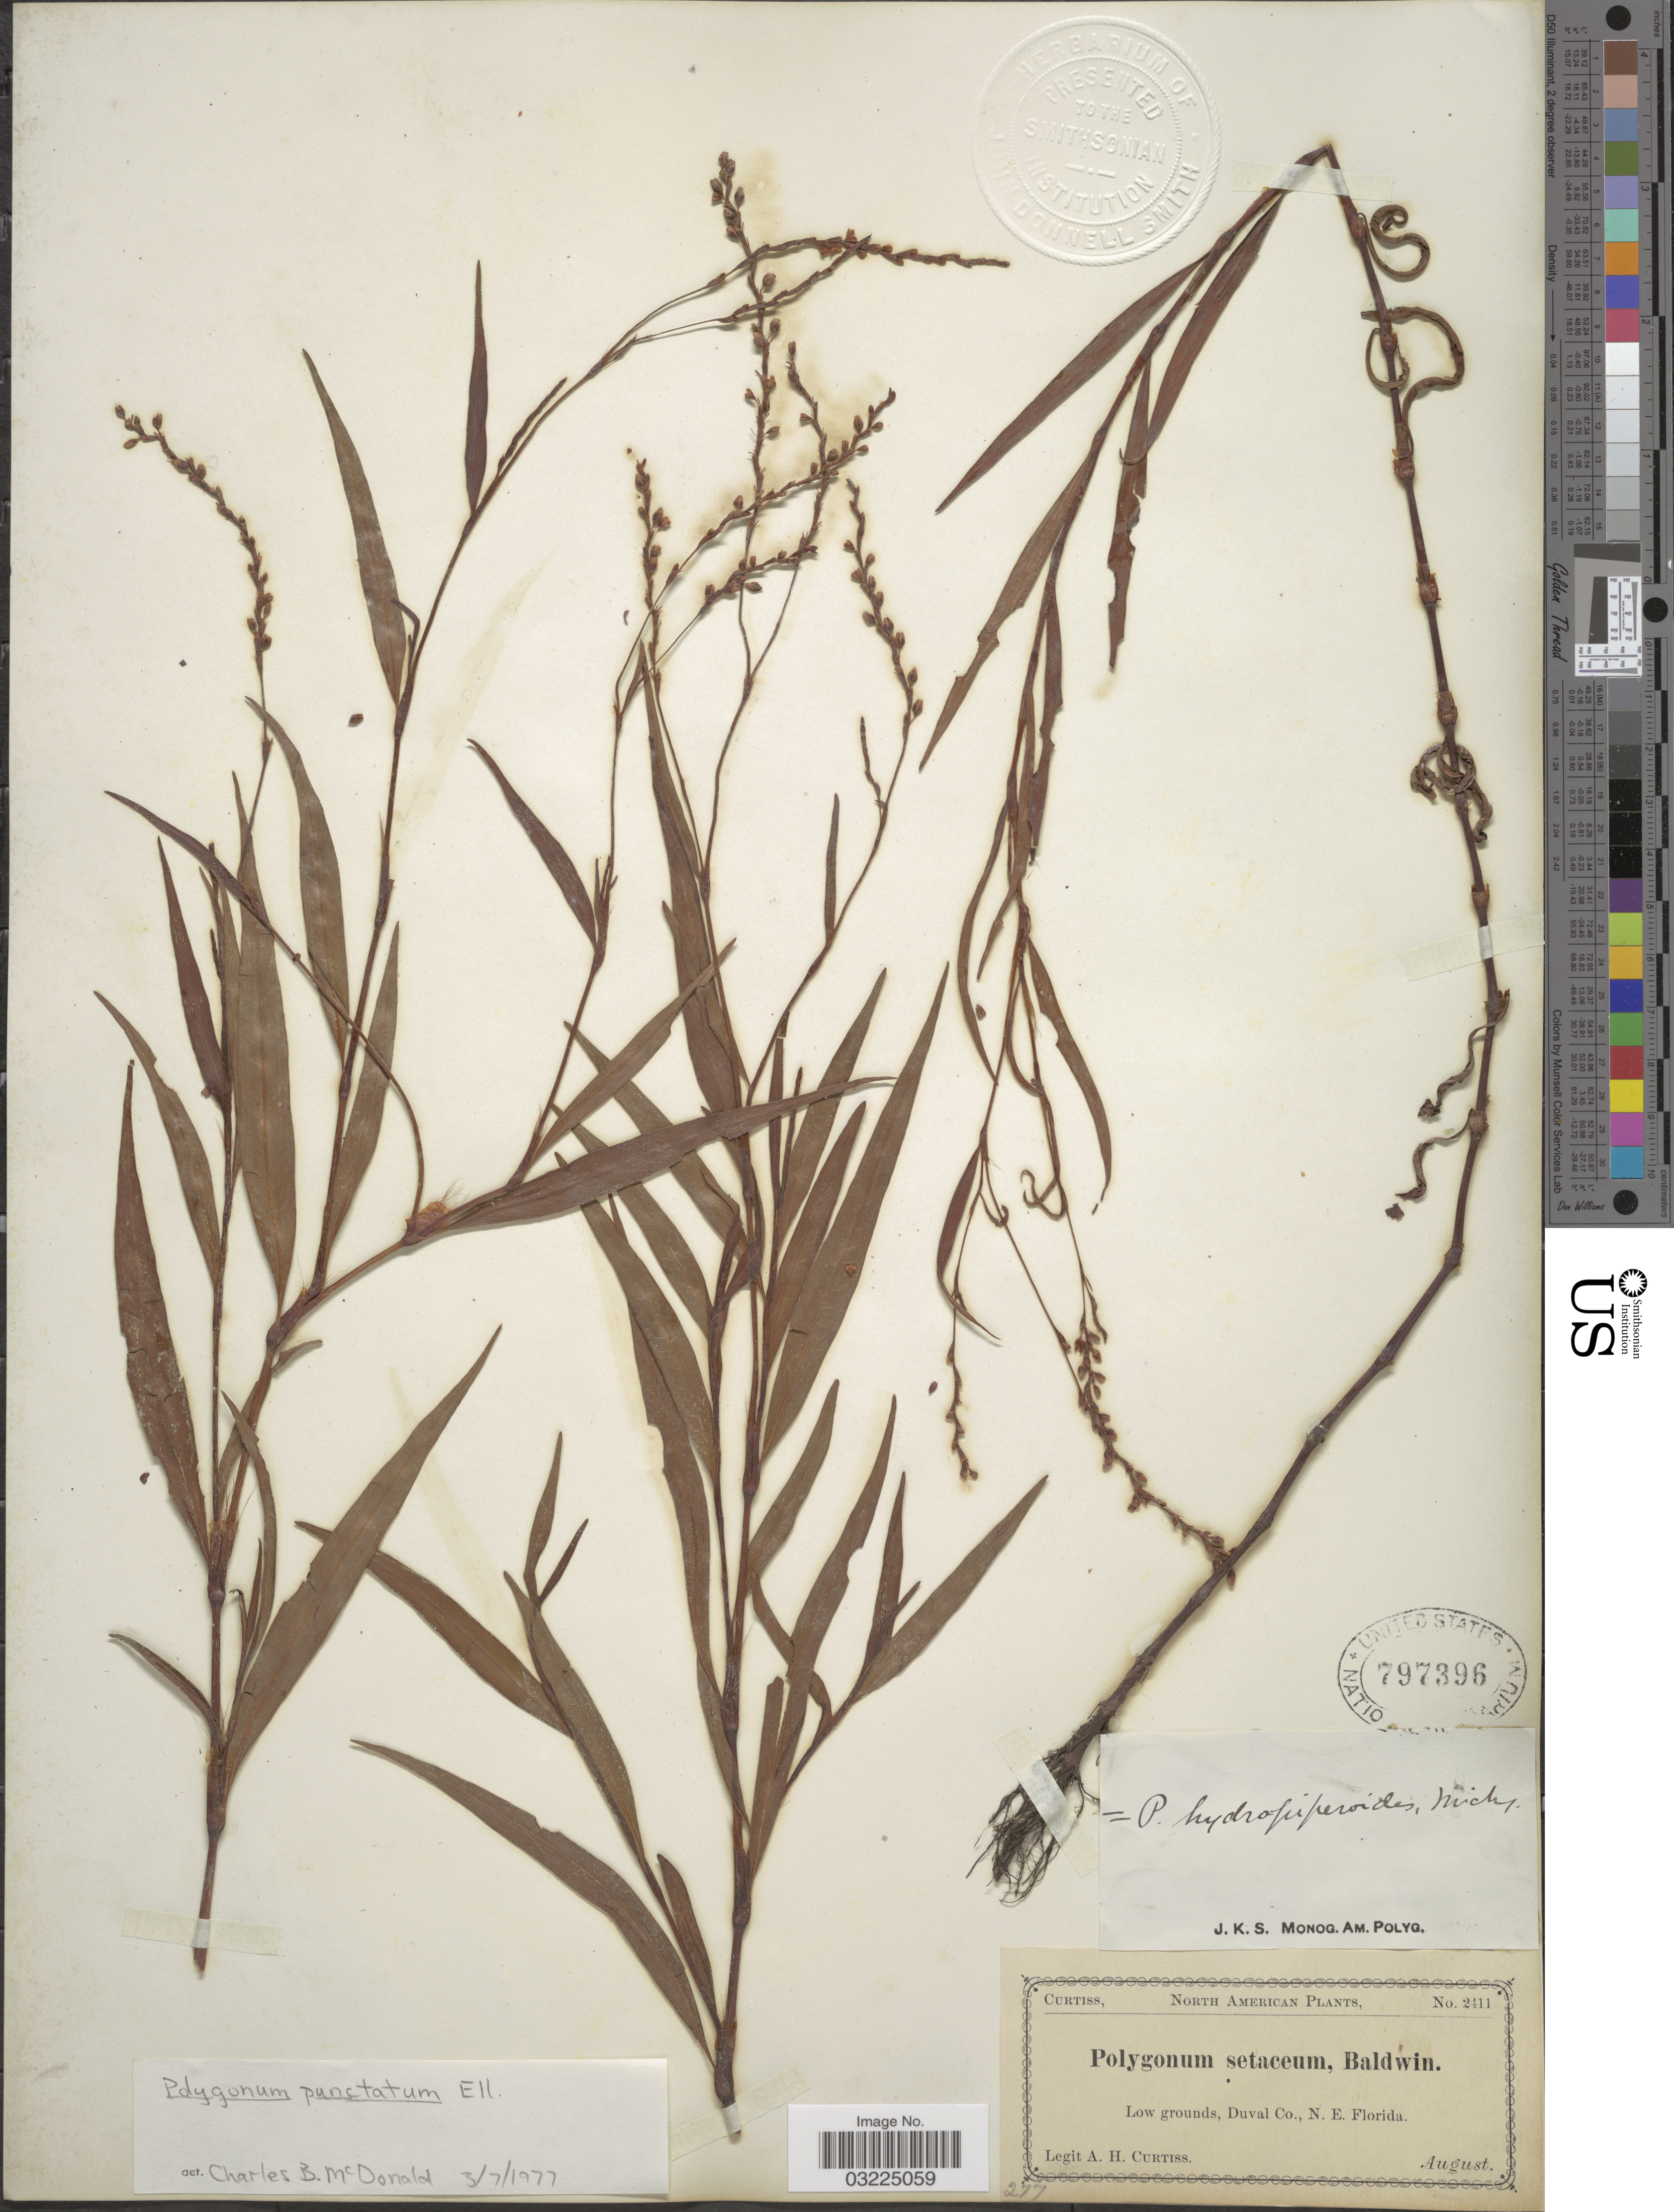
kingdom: Plantae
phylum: Tracheophyta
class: Magnoliopsida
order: Caryophyllales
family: Polygonaceae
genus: Persicaria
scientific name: Persicaria punctata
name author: (Elliott) Small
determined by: Atha, D. E.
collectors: A. H. Curtiss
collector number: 2411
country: United States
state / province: Florida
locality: Duval Co, N.E. Florida.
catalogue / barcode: US 797396